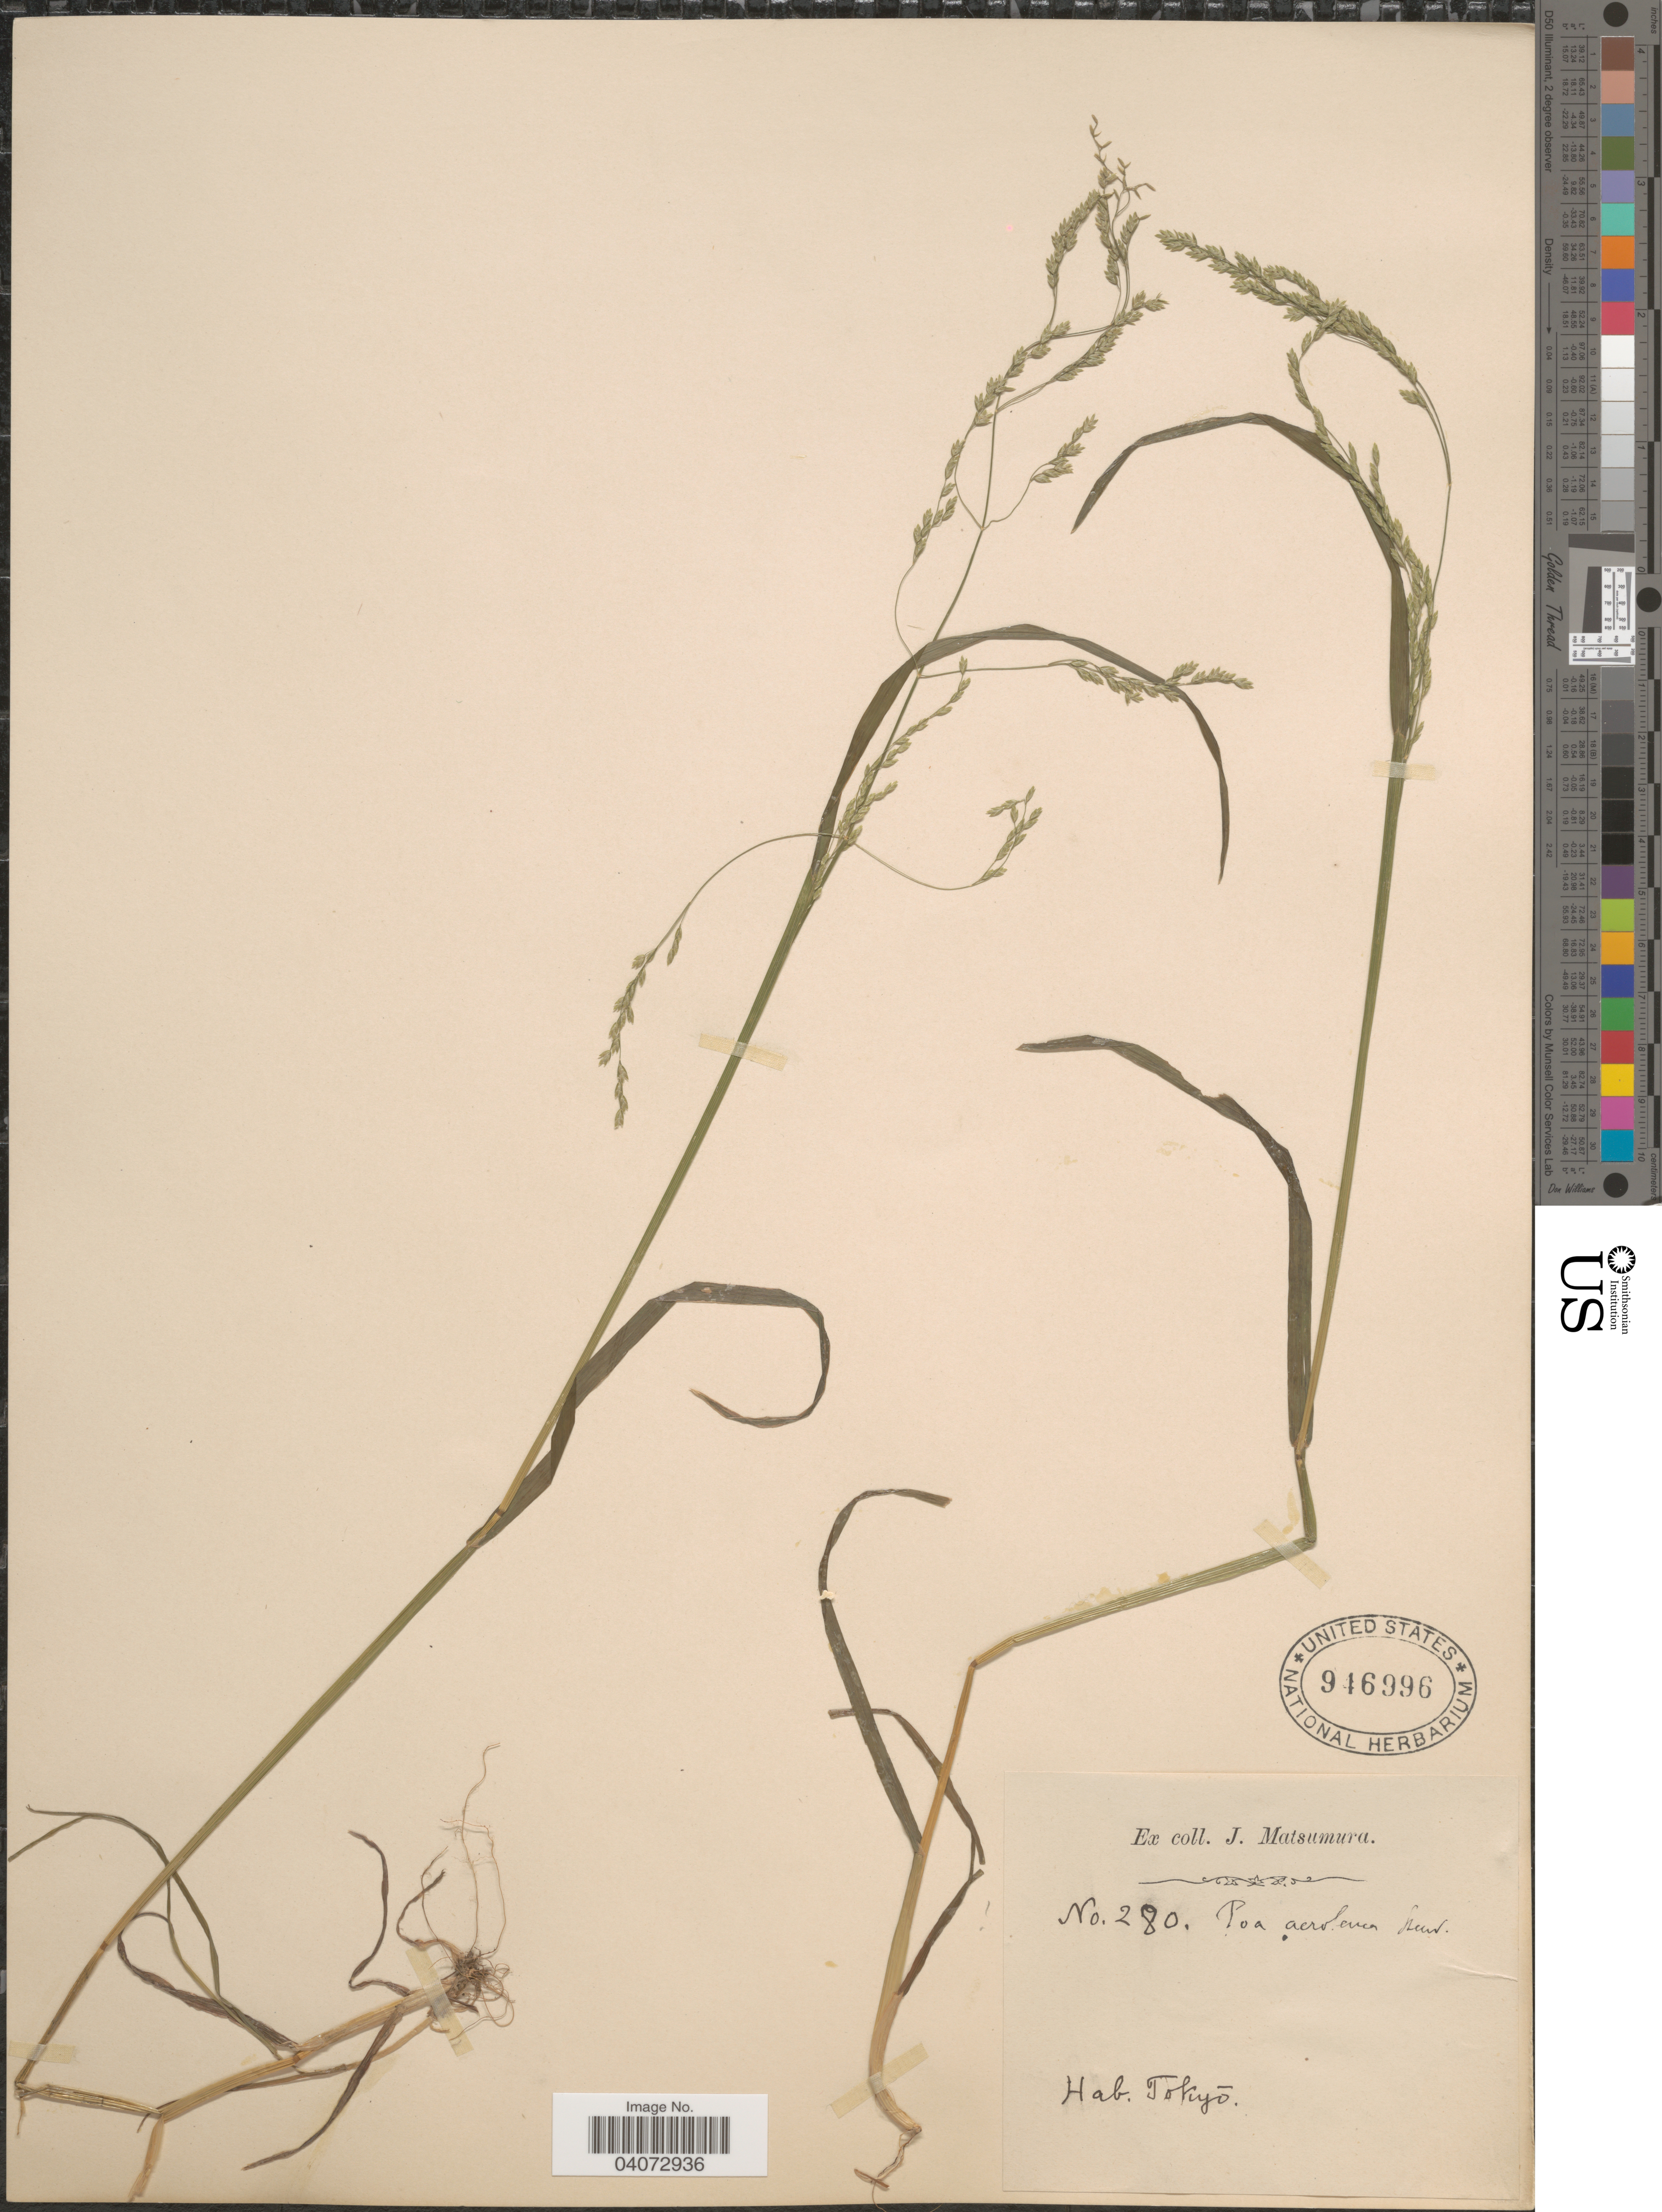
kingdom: Plantae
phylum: Tracheophyta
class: Liliopsida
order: Poales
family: Poaceae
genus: Poa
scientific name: Poa acroleuca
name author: Steud.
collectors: J. Matsumura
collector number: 280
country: Japan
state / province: Tokyo, Federal City of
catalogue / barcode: US 946996